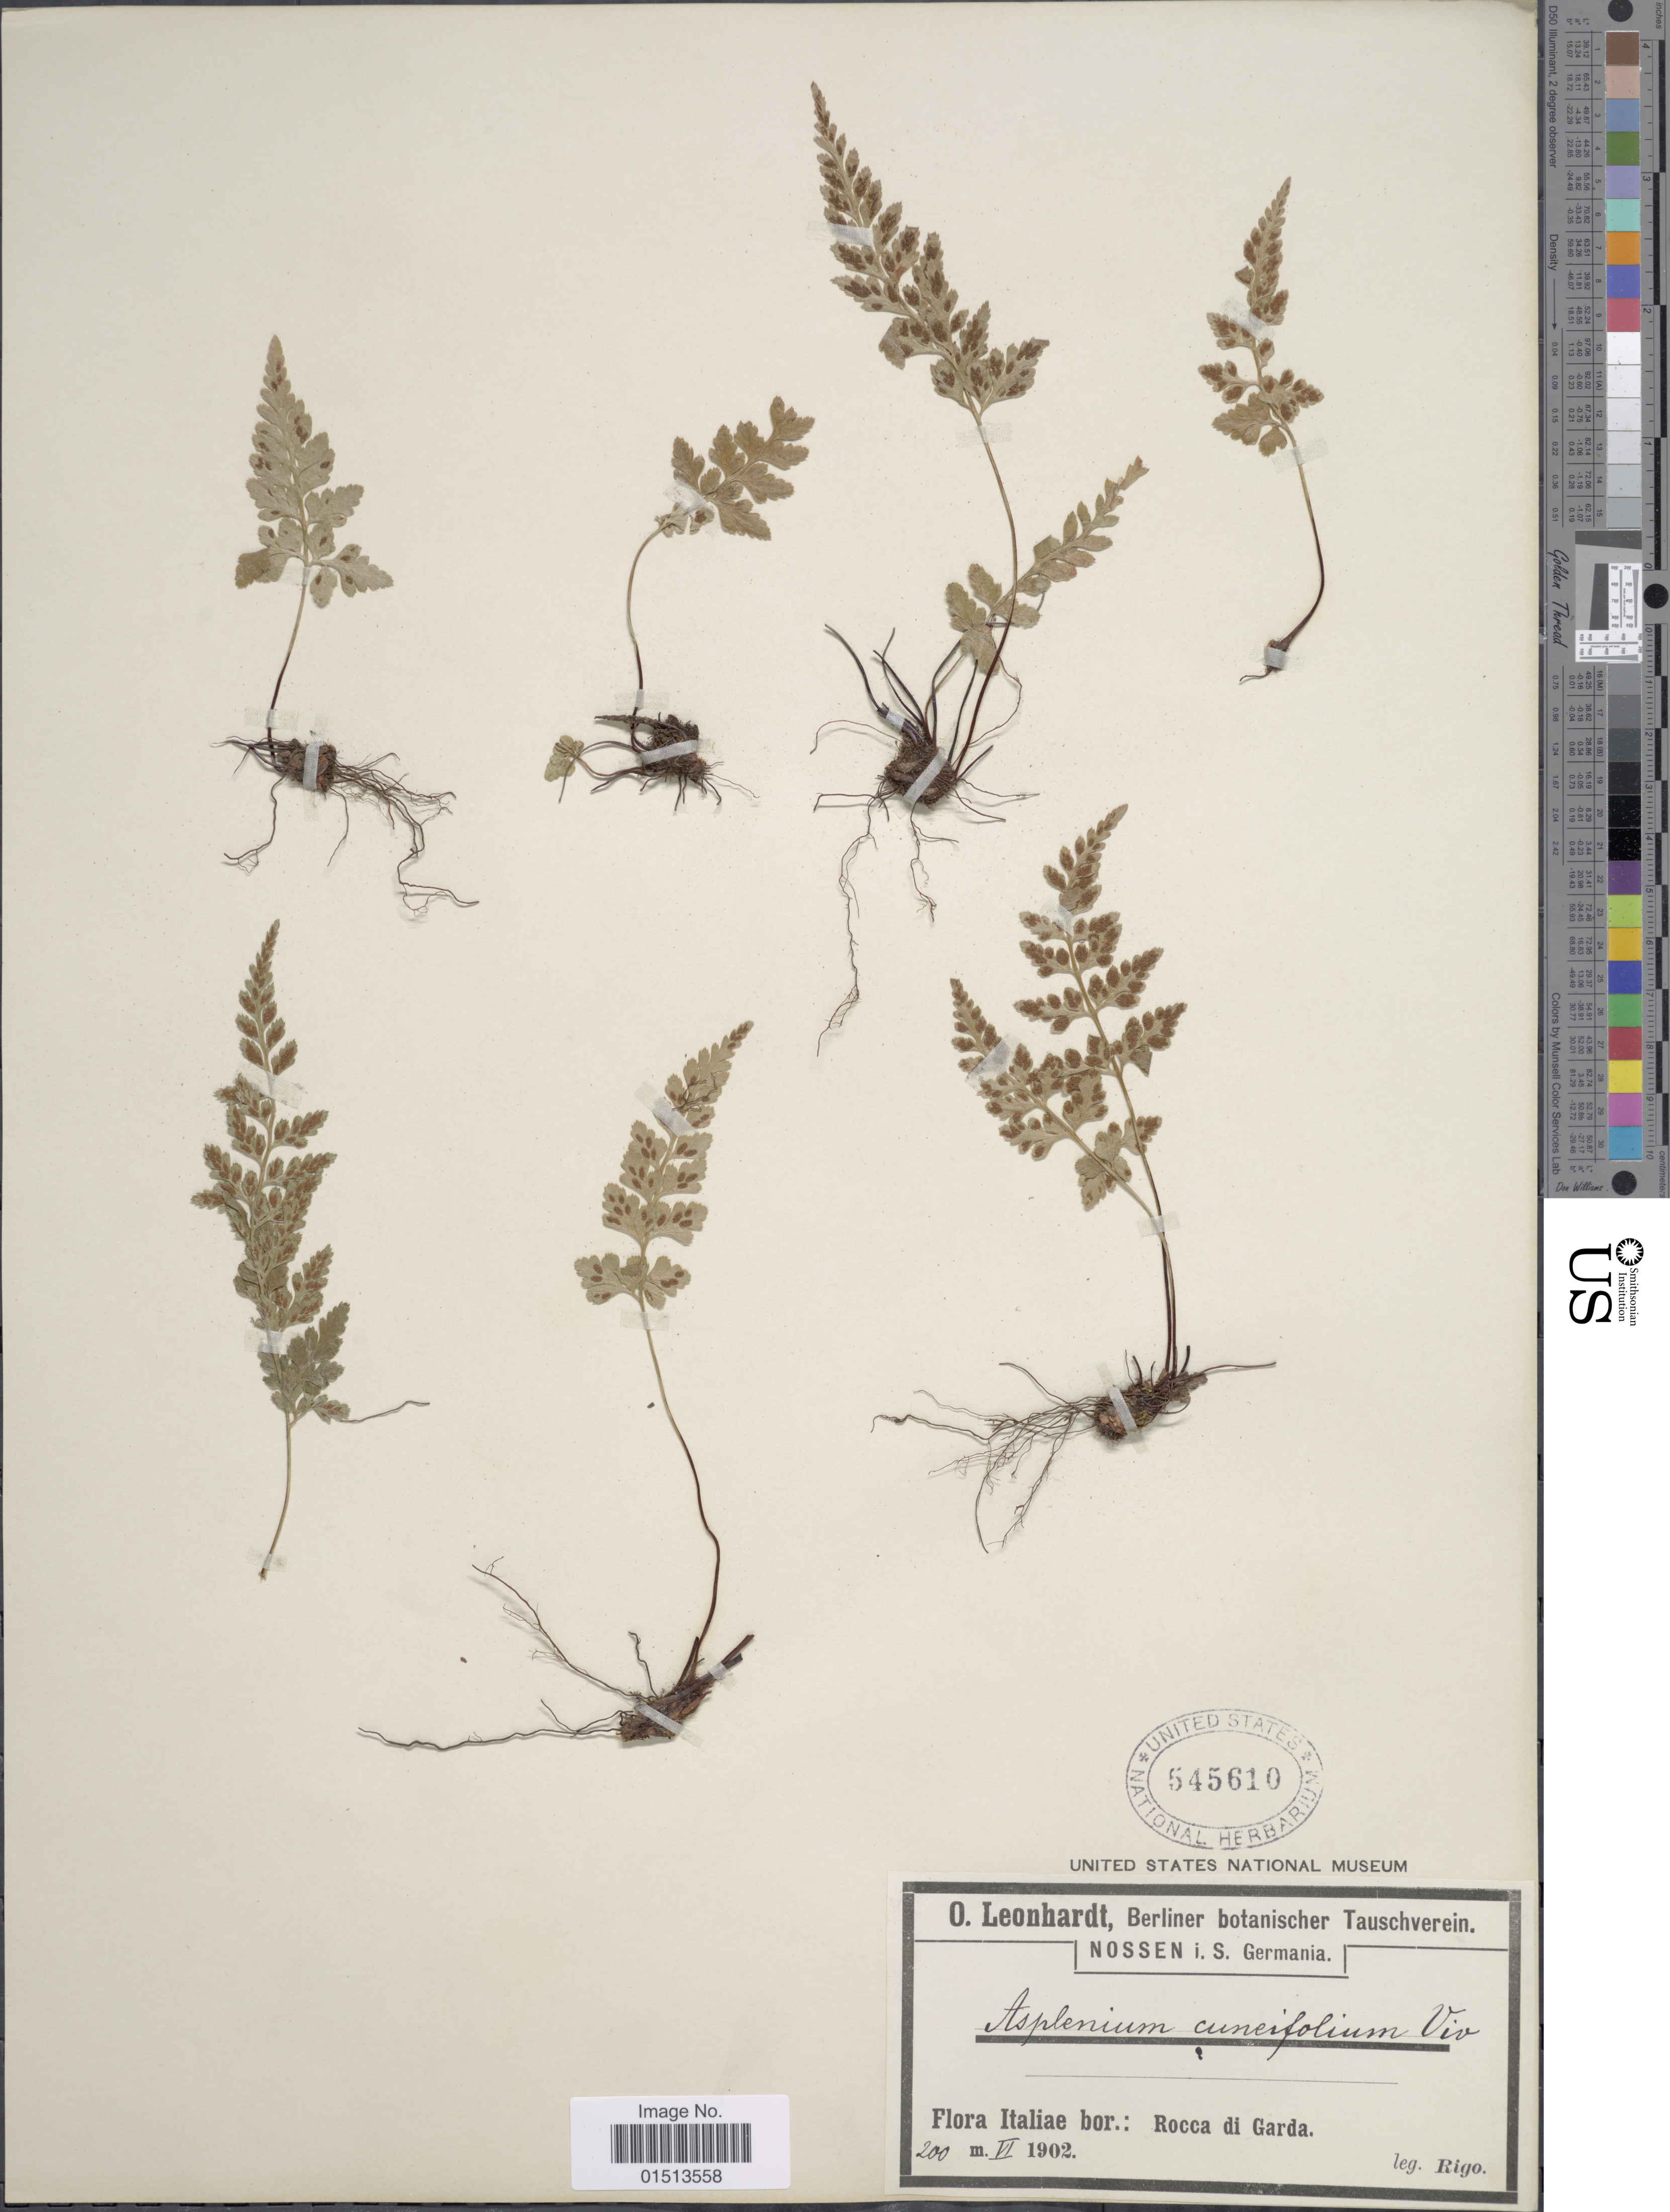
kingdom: Plantae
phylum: Tracheophyta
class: Polypodiopsida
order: Polypodiales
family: Aspleniaceae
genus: Asplenium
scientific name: Asplenium adiantum-nigrum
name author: L.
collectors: -- Rigo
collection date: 1902-06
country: Italy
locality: Rocca di Garda.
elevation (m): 200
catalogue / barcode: US 545610